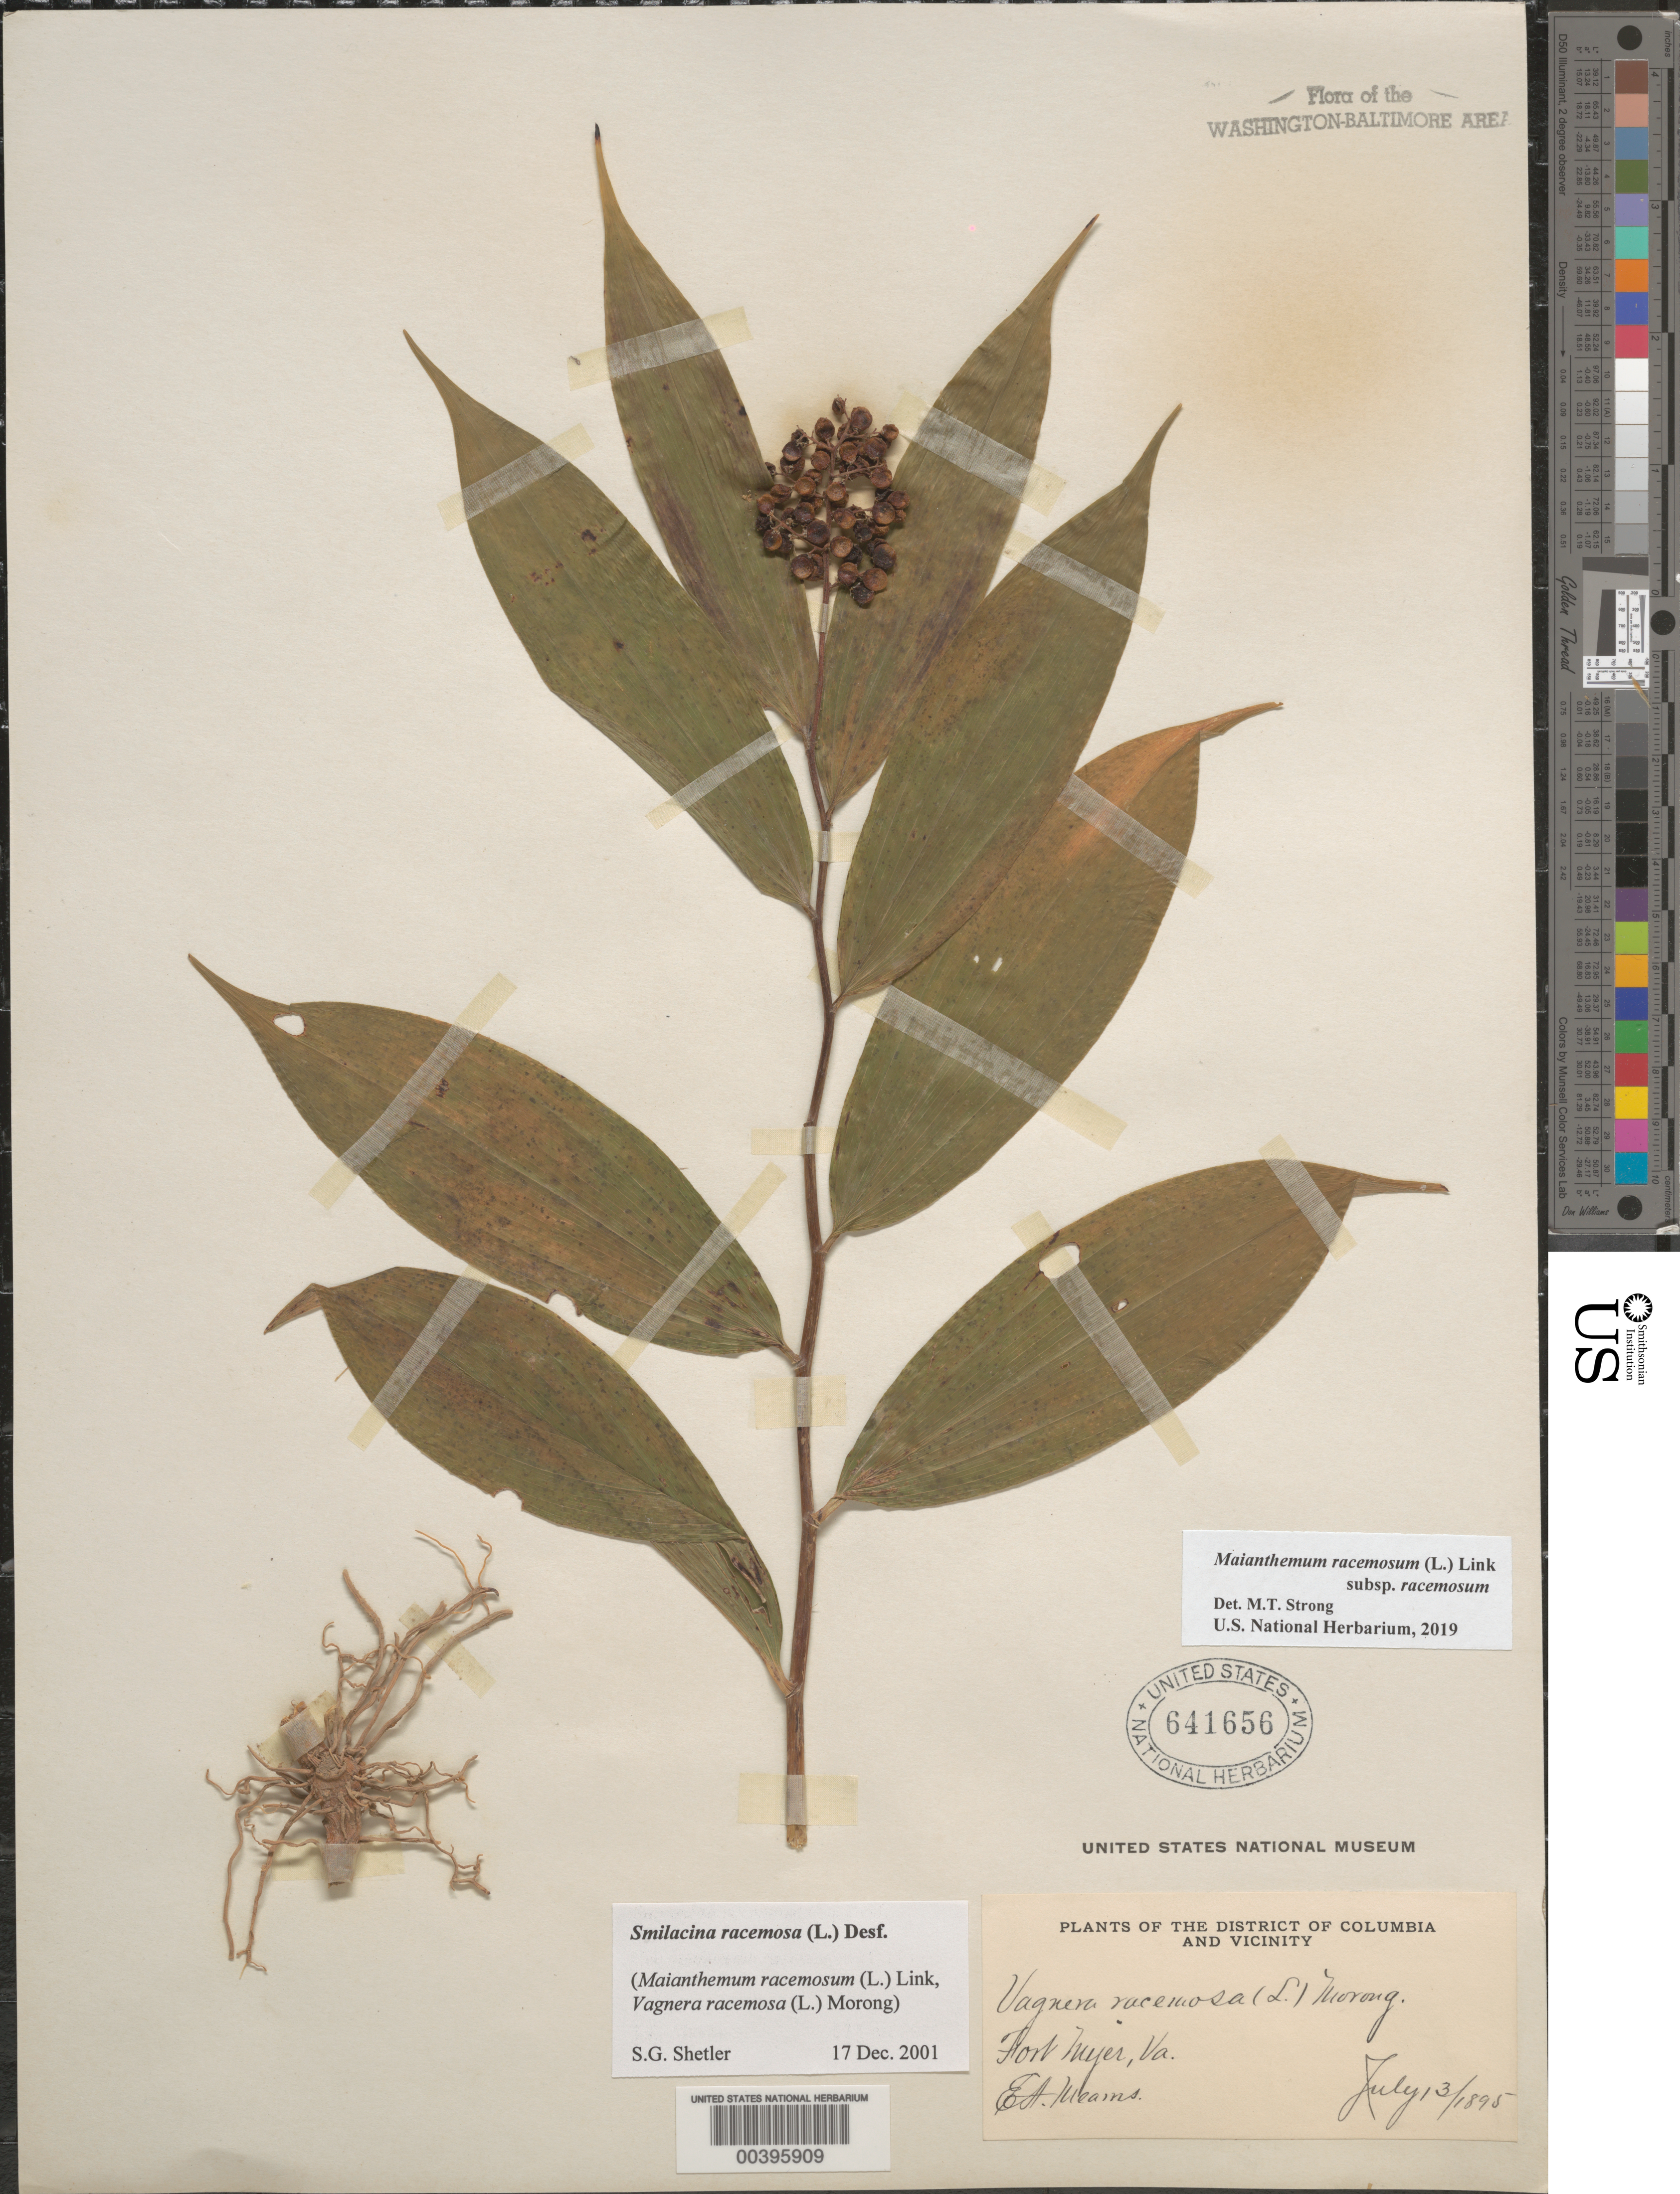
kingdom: Plantae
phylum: Tracheophyta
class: Liliopsida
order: Asparagales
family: Asparagaceae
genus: Maianthemum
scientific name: Maianthemum racemosum subsp. racemosum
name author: (L.) Link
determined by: Strong, Mark T., (BOT), Smithsonian Institution - National Museum of Natural History (UNITED STATES)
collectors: E. A. Mearns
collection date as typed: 13 Jul 1895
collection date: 1895-07-13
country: United States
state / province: Virginia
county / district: Arlington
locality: Fort Myers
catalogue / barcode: US 641656